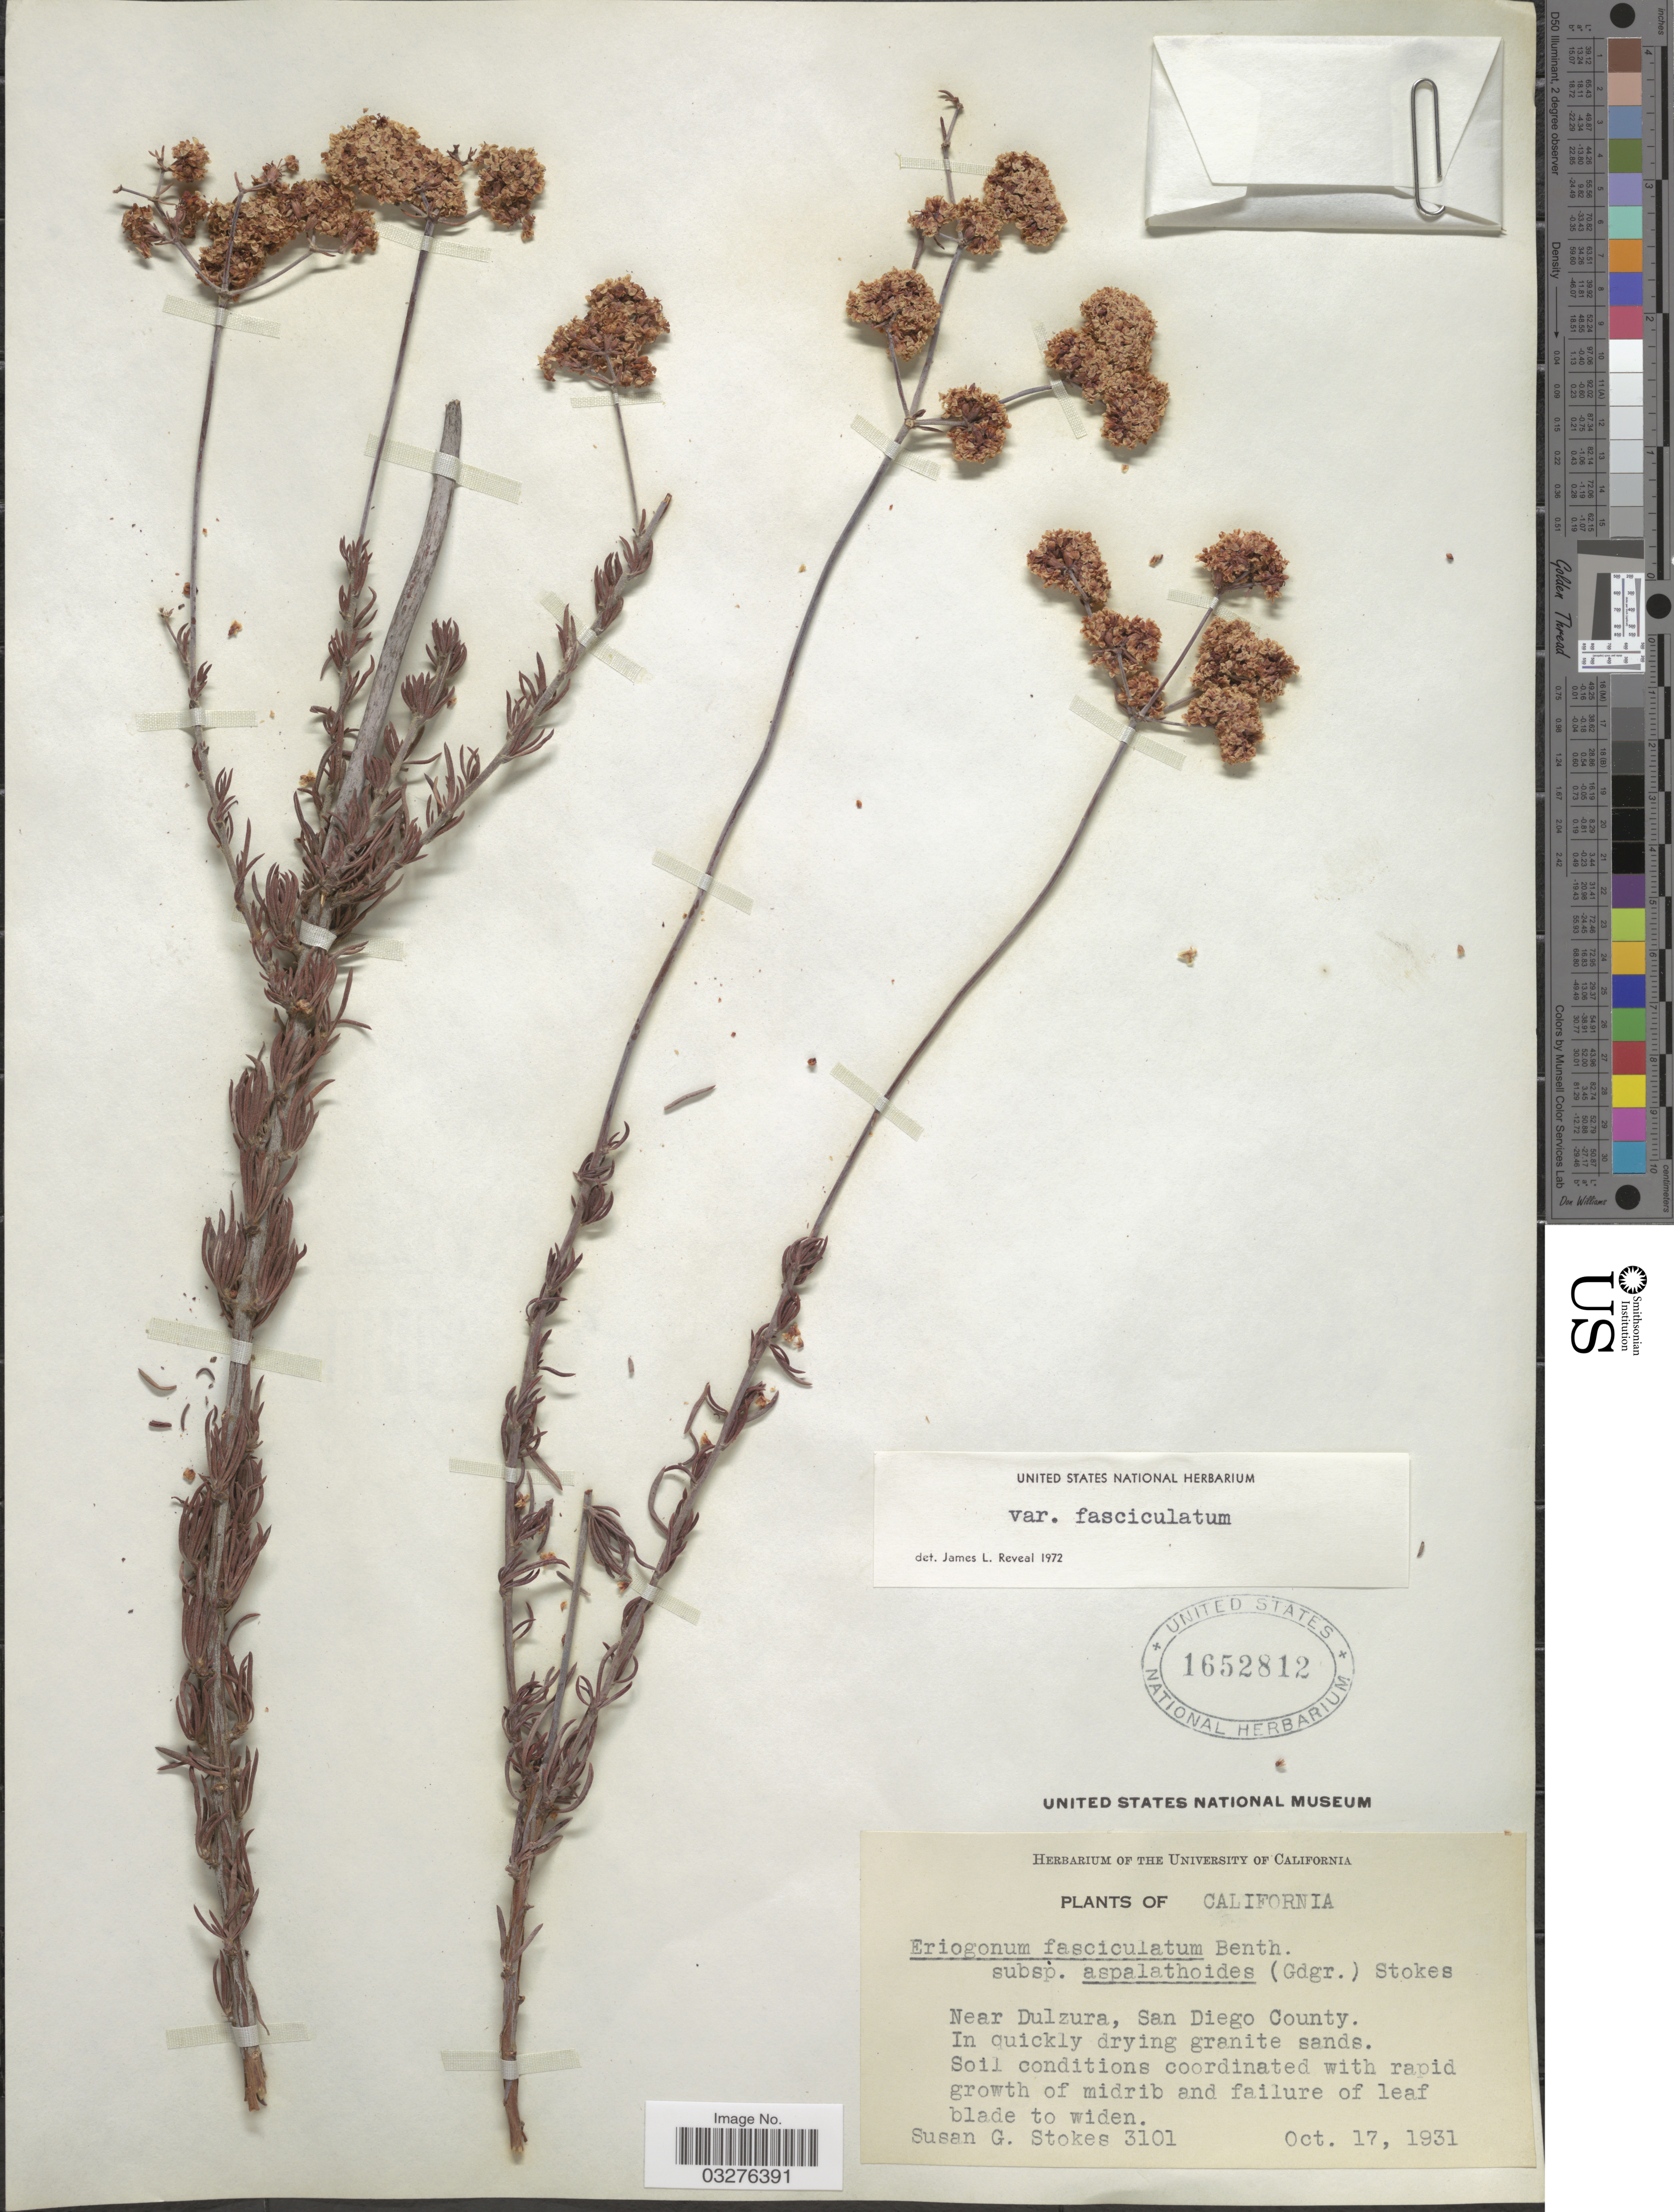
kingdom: Plantae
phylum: Tracheophyta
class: Magnoliopsida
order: Caryophyllales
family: Polygonaceae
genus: Eriogonum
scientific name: Eriogonum fasciculatum var. fasciculatum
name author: Benth.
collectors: S. G. Stokes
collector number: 3101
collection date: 1931-10-17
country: United States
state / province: California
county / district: San Diego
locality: Near Dulzura, San Diego County.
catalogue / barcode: US 1652812